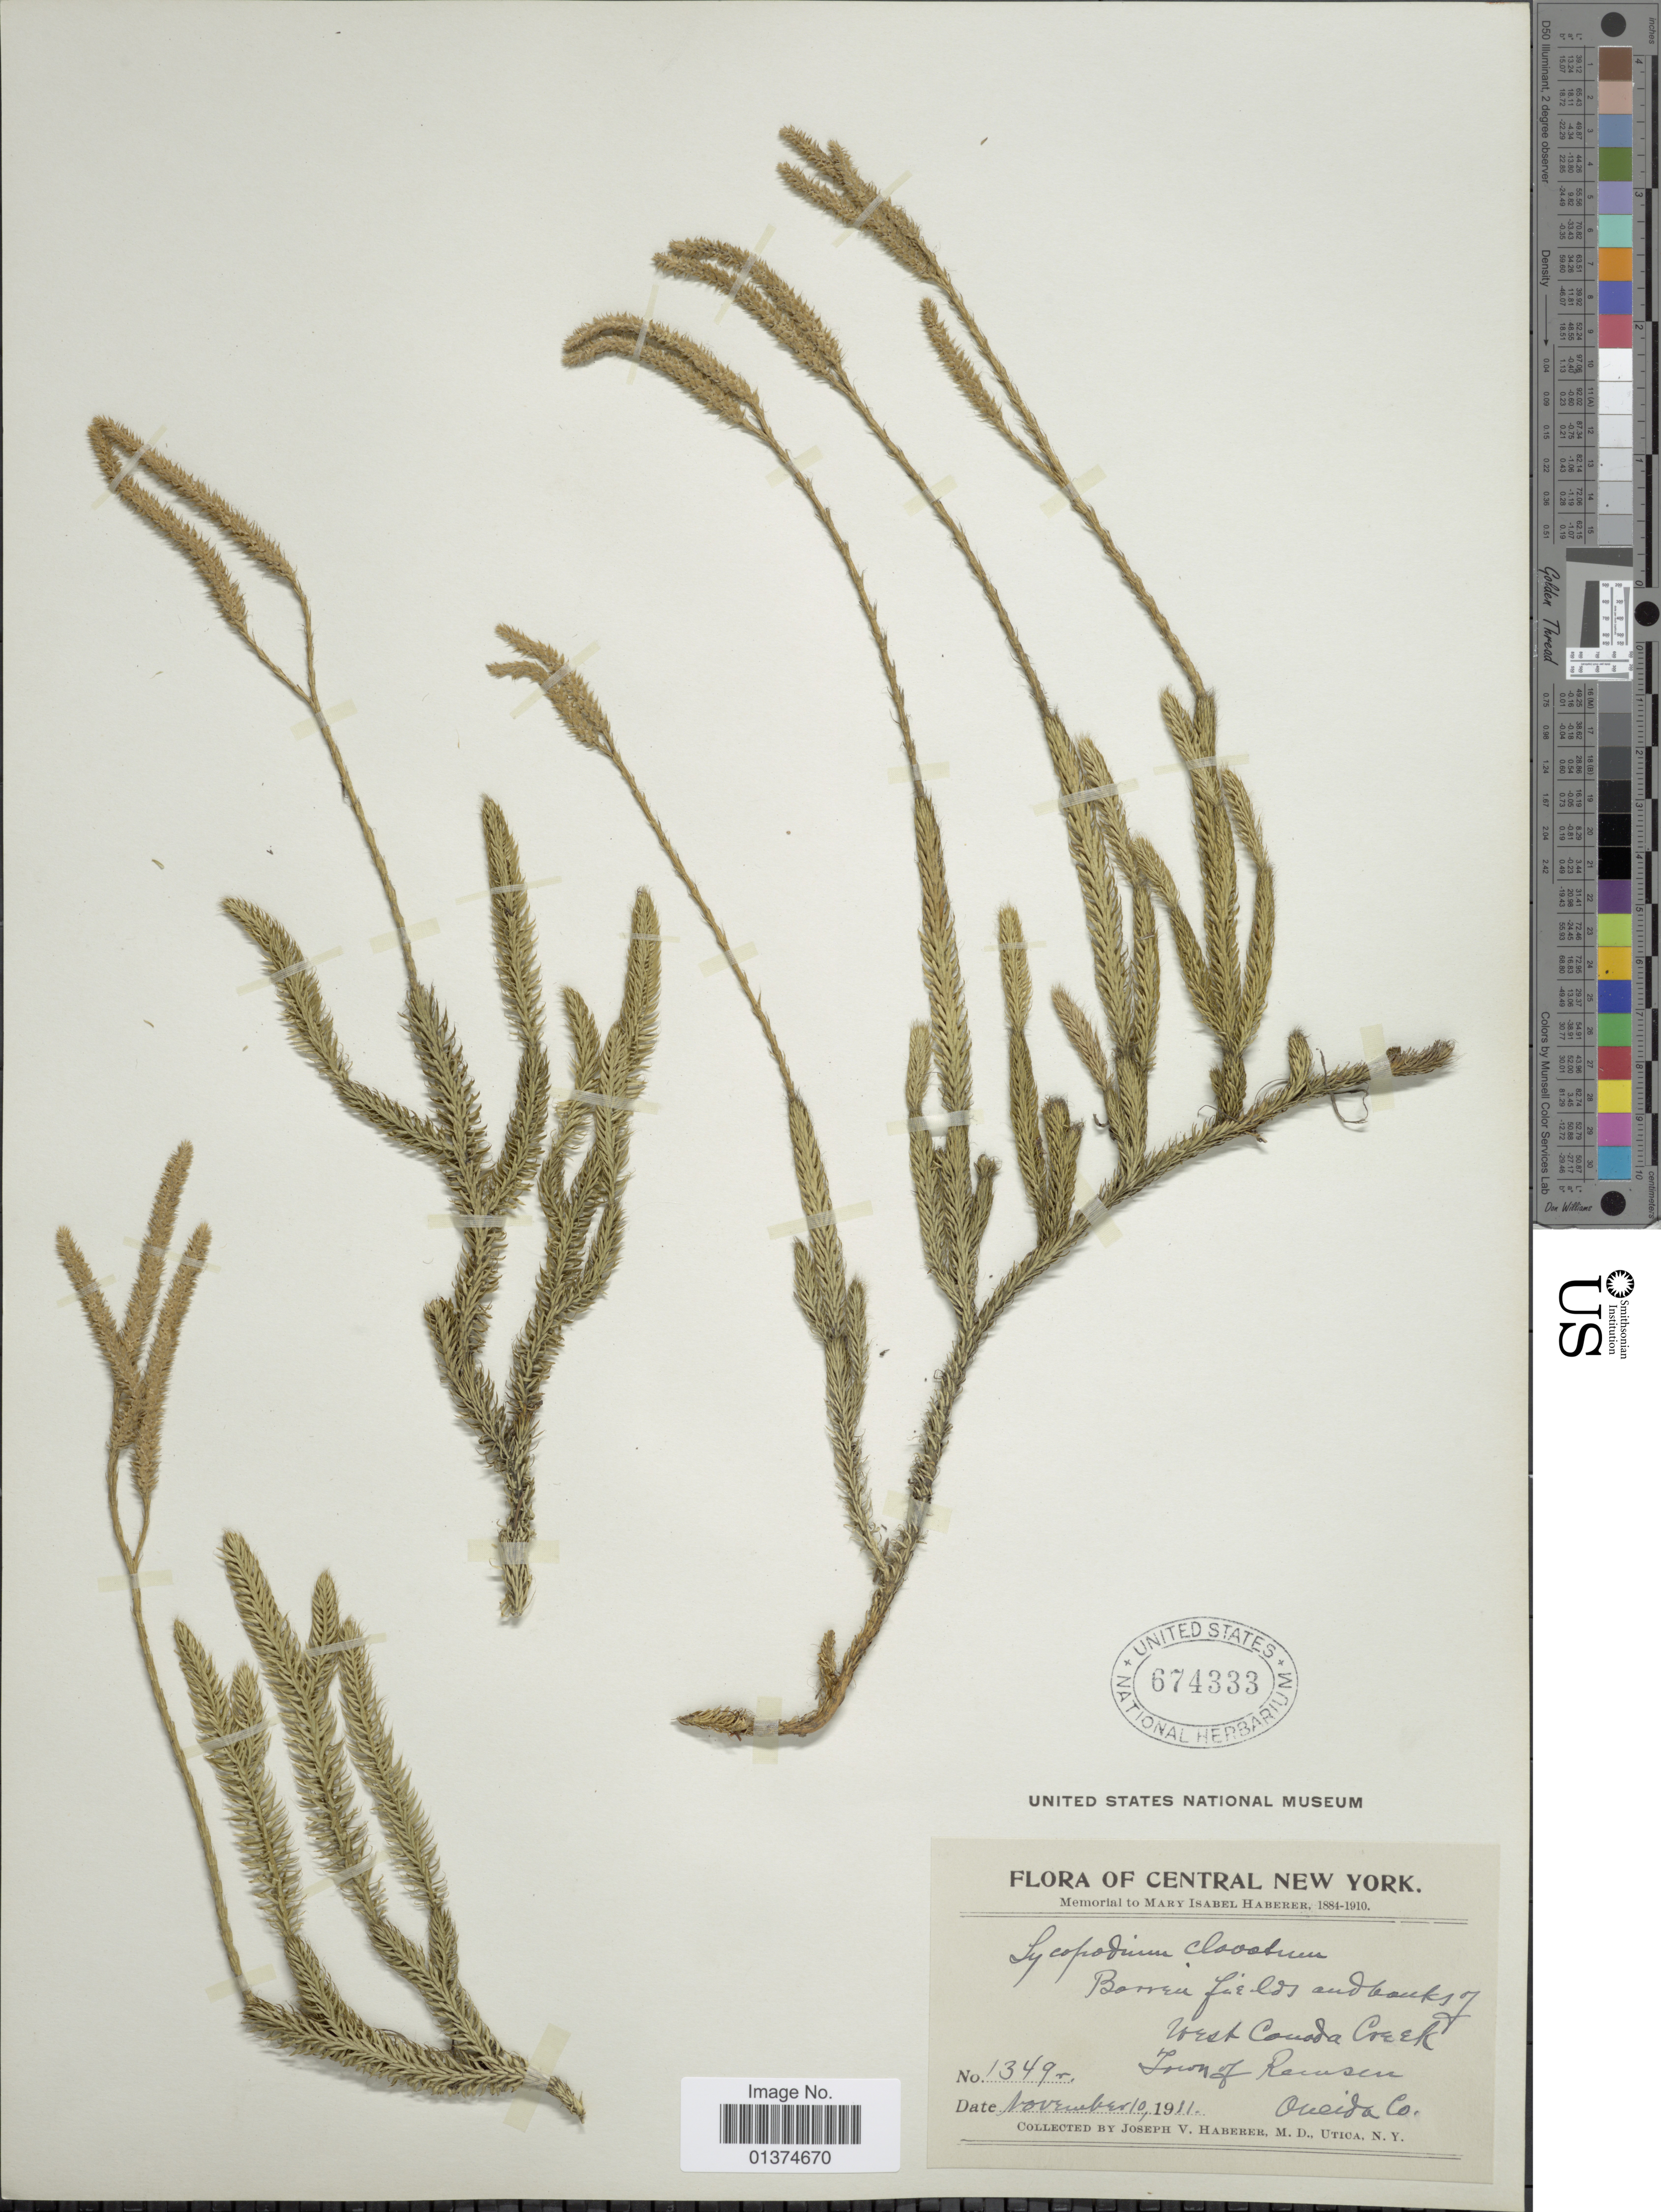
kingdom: Plantae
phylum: Tracheophyta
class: Lycopodiopsida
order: Lycopodiales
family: Lycopodiaceae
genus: Lycopodium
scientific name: Lycopodium clavatum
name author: L.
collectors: J. V. Haberer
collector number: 1349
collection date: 1911-11-10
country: United States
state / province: New York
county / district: Oneida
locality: Central New York, barren field and banks of West canada Creek, town of Remsen Oneida Co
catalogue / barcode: US 674333